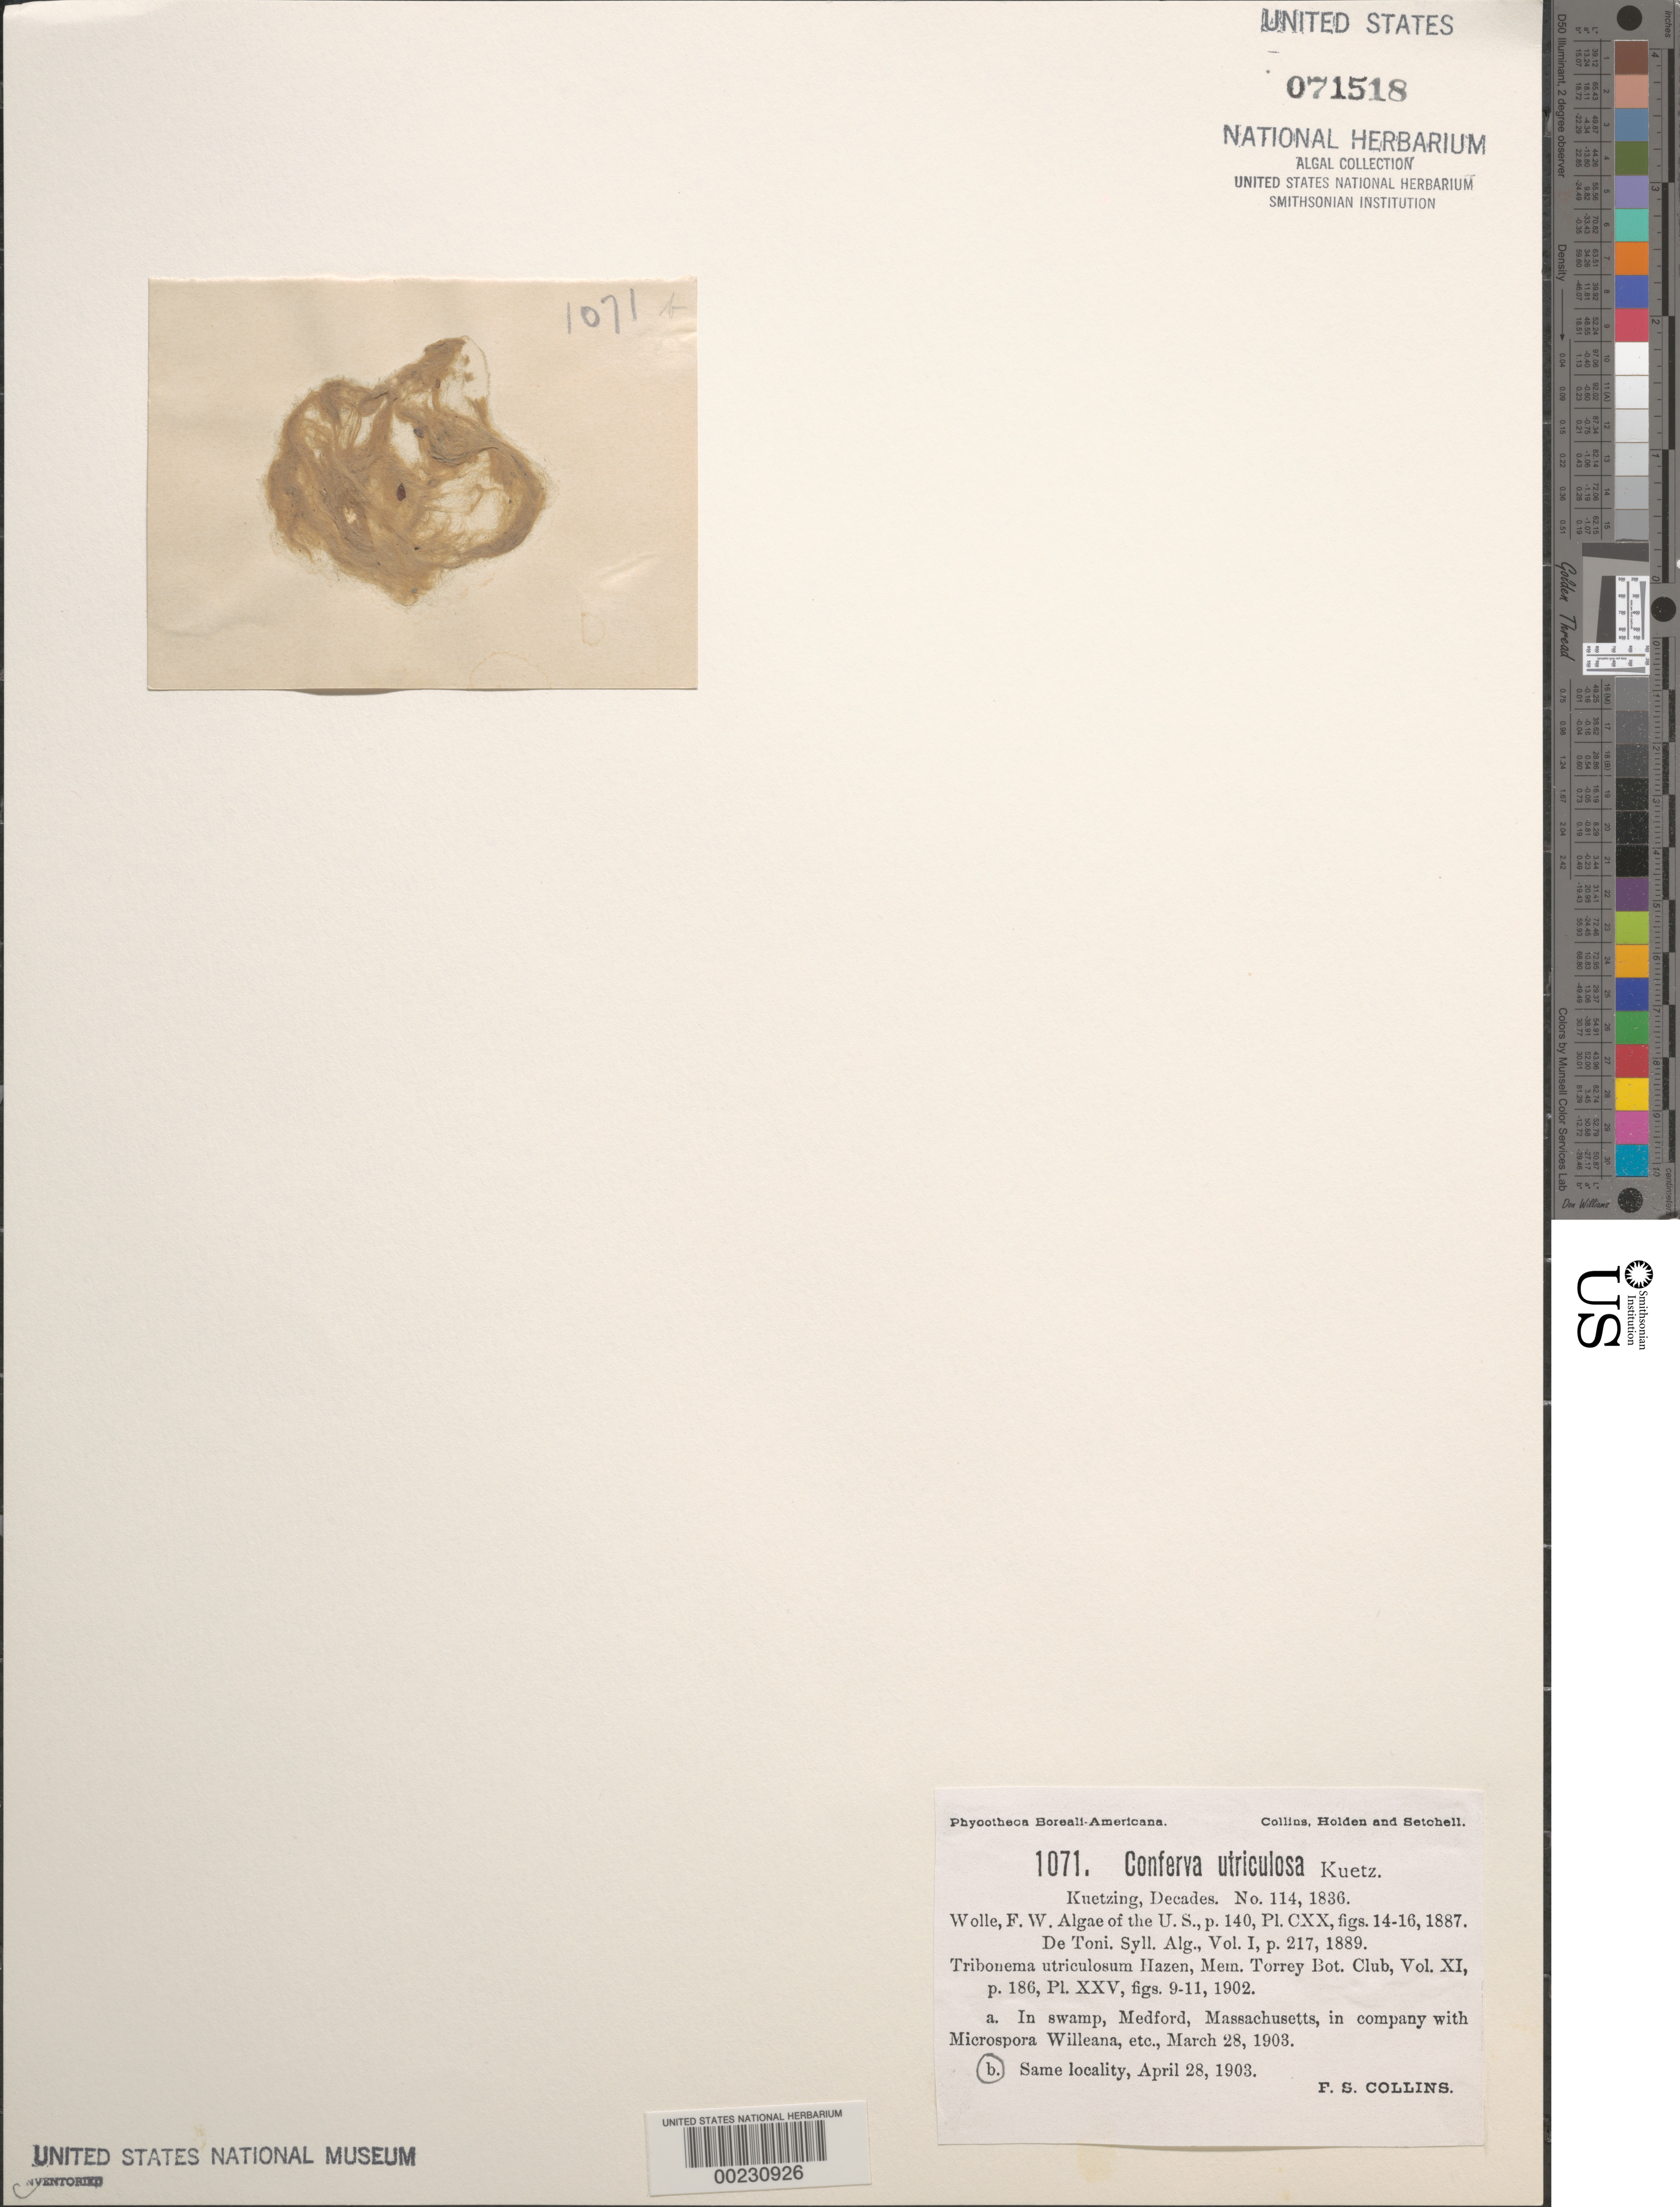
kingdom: Chromista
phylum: Ochrophyta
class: Xanthophyceae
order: Tribonematales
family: Tribonemataceae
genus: Tribonema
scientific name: Tribonema utriculosum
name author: (Kütz.) Hazen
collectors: F. Collins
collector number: PB-A 1071b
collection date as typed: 28 Apr 1903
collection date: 1903-04-28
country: United States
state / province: Massachusetts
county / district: Middlesex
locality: Medford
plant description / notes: Collins, Holden & Setchell, Phycotheca Boreali-Americana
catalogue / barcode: US 71518